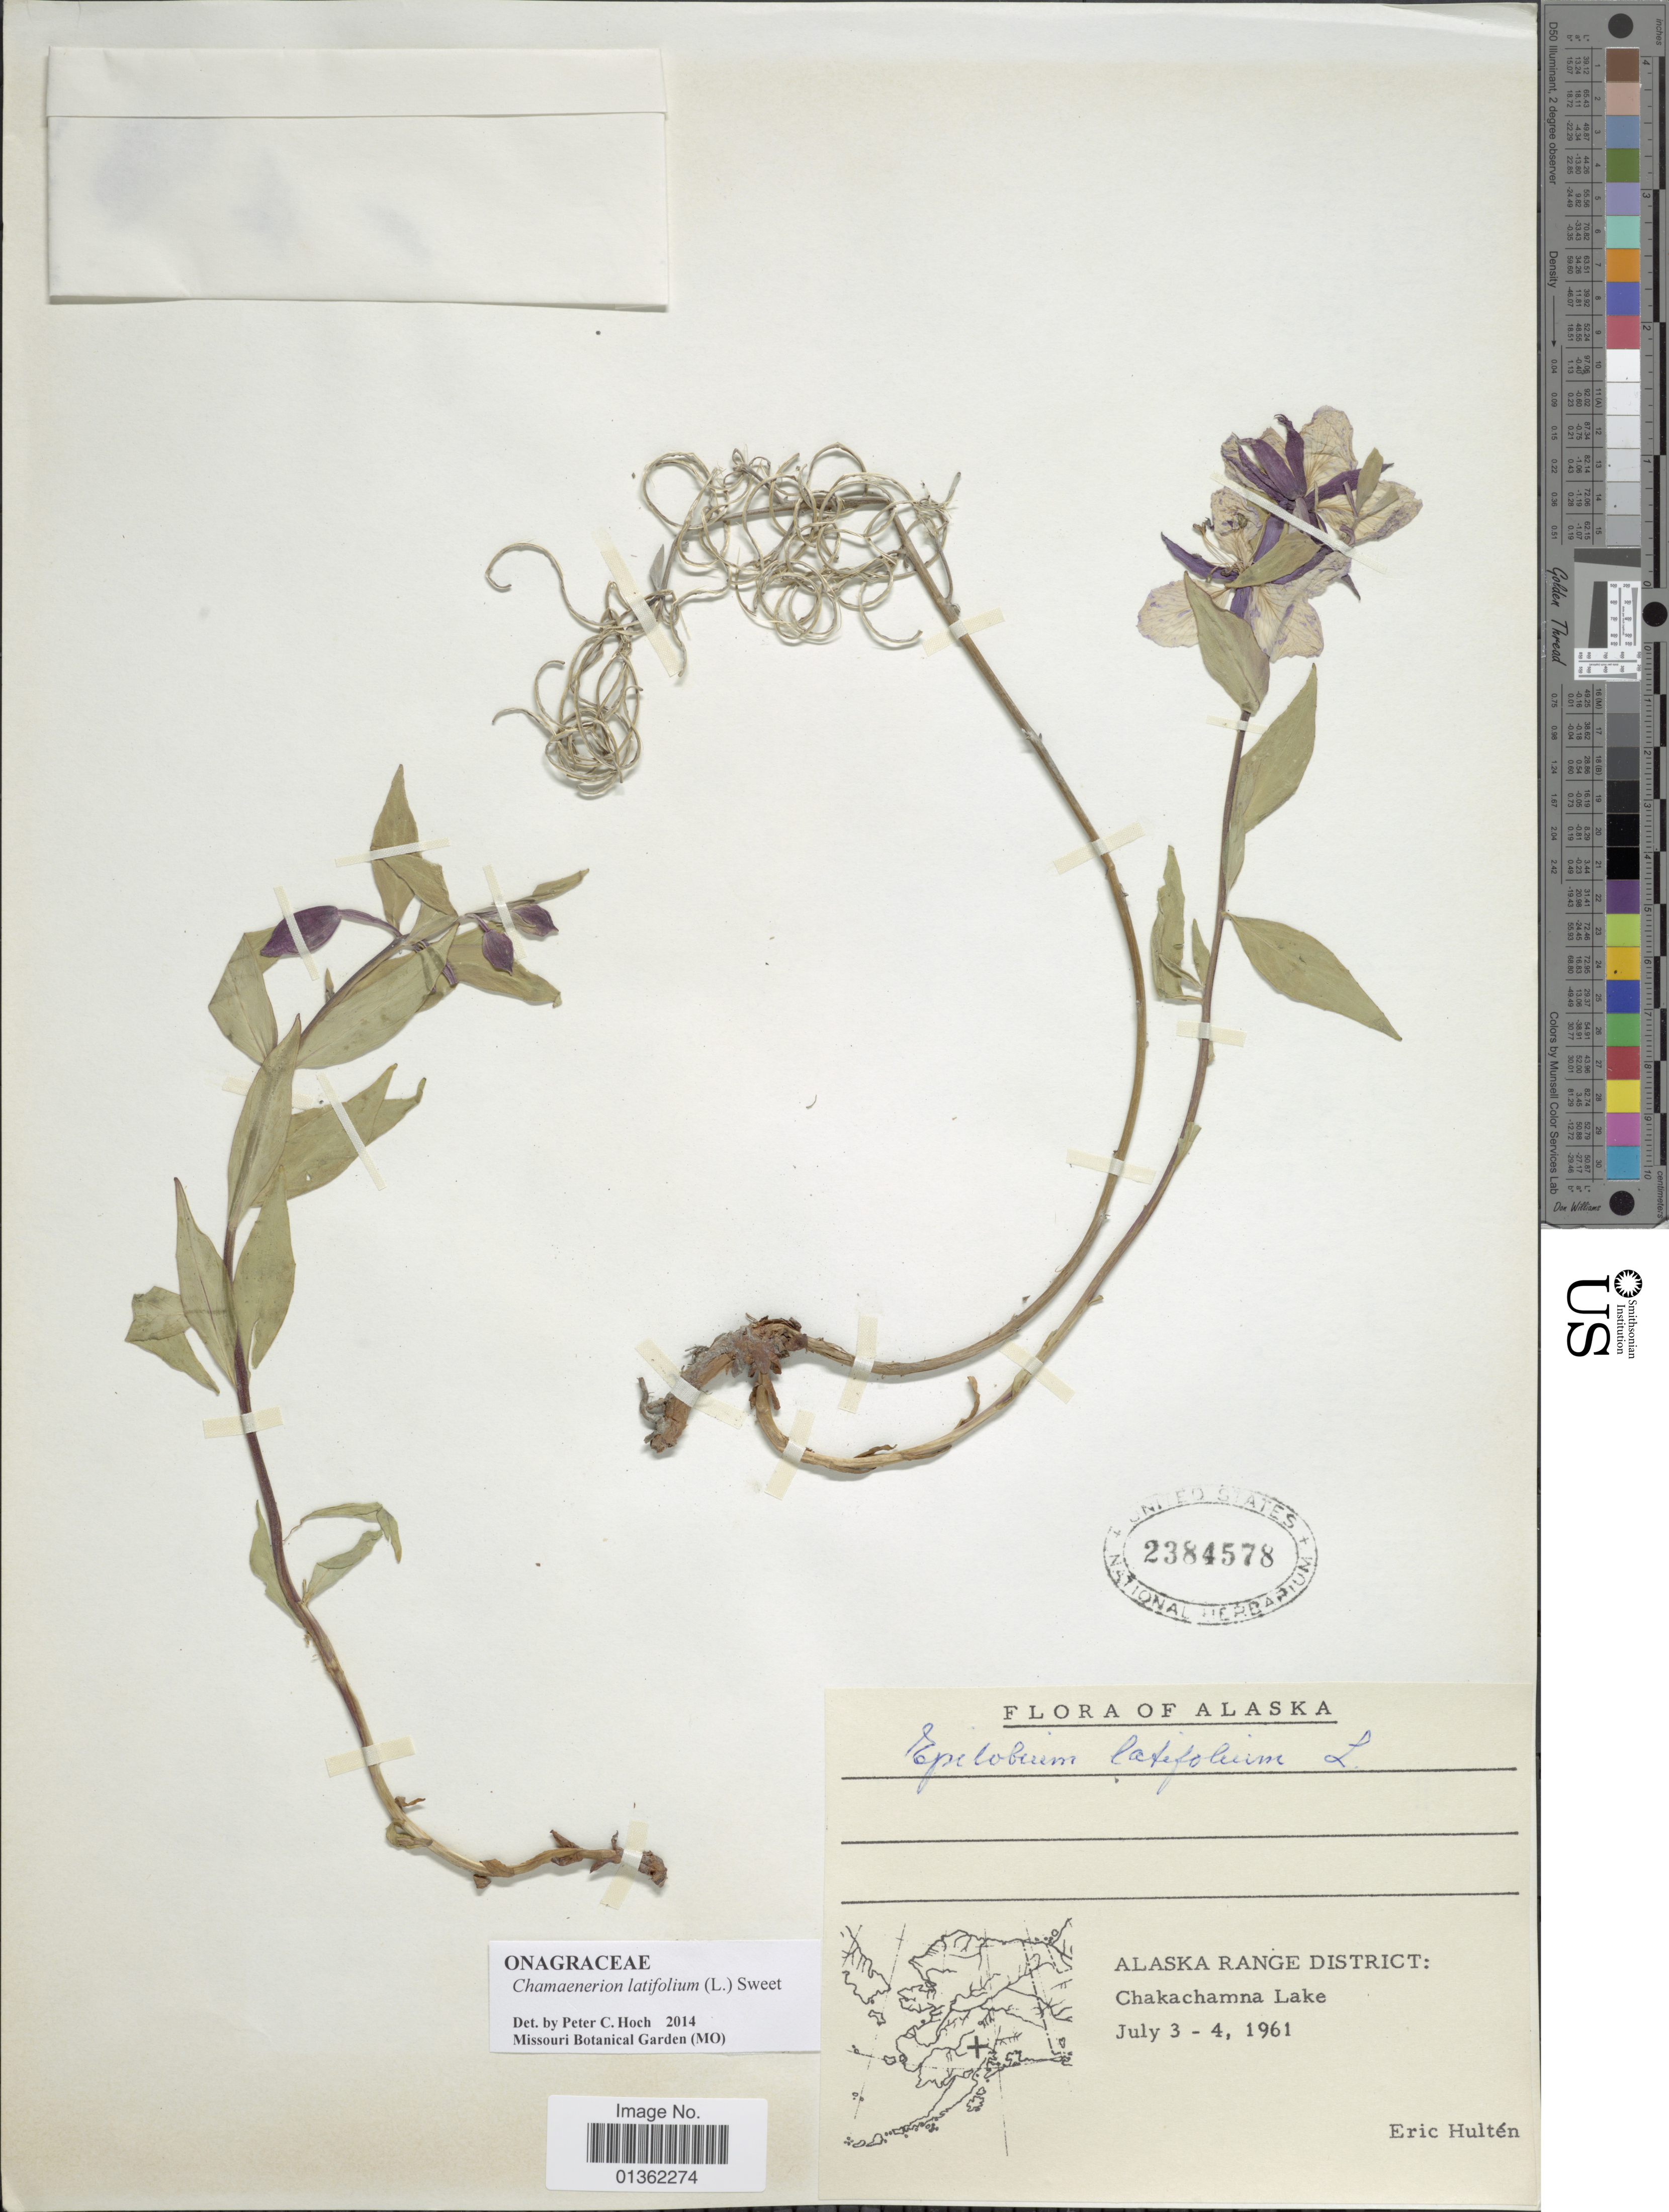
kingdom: Plantae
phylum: Tracheophyta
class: Magnoliopsida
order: Myrtales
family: Onagraceae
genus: Chamaenerion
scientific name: Chamaenerion latifolium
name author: (L.) Th. Fr. & Lange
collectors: E. G. Hultén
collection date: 1961-07-03/1961-07-04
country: United States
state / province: Alaska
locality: Alaska Range District: Chakachamna Lake.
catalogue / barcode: US 2384578